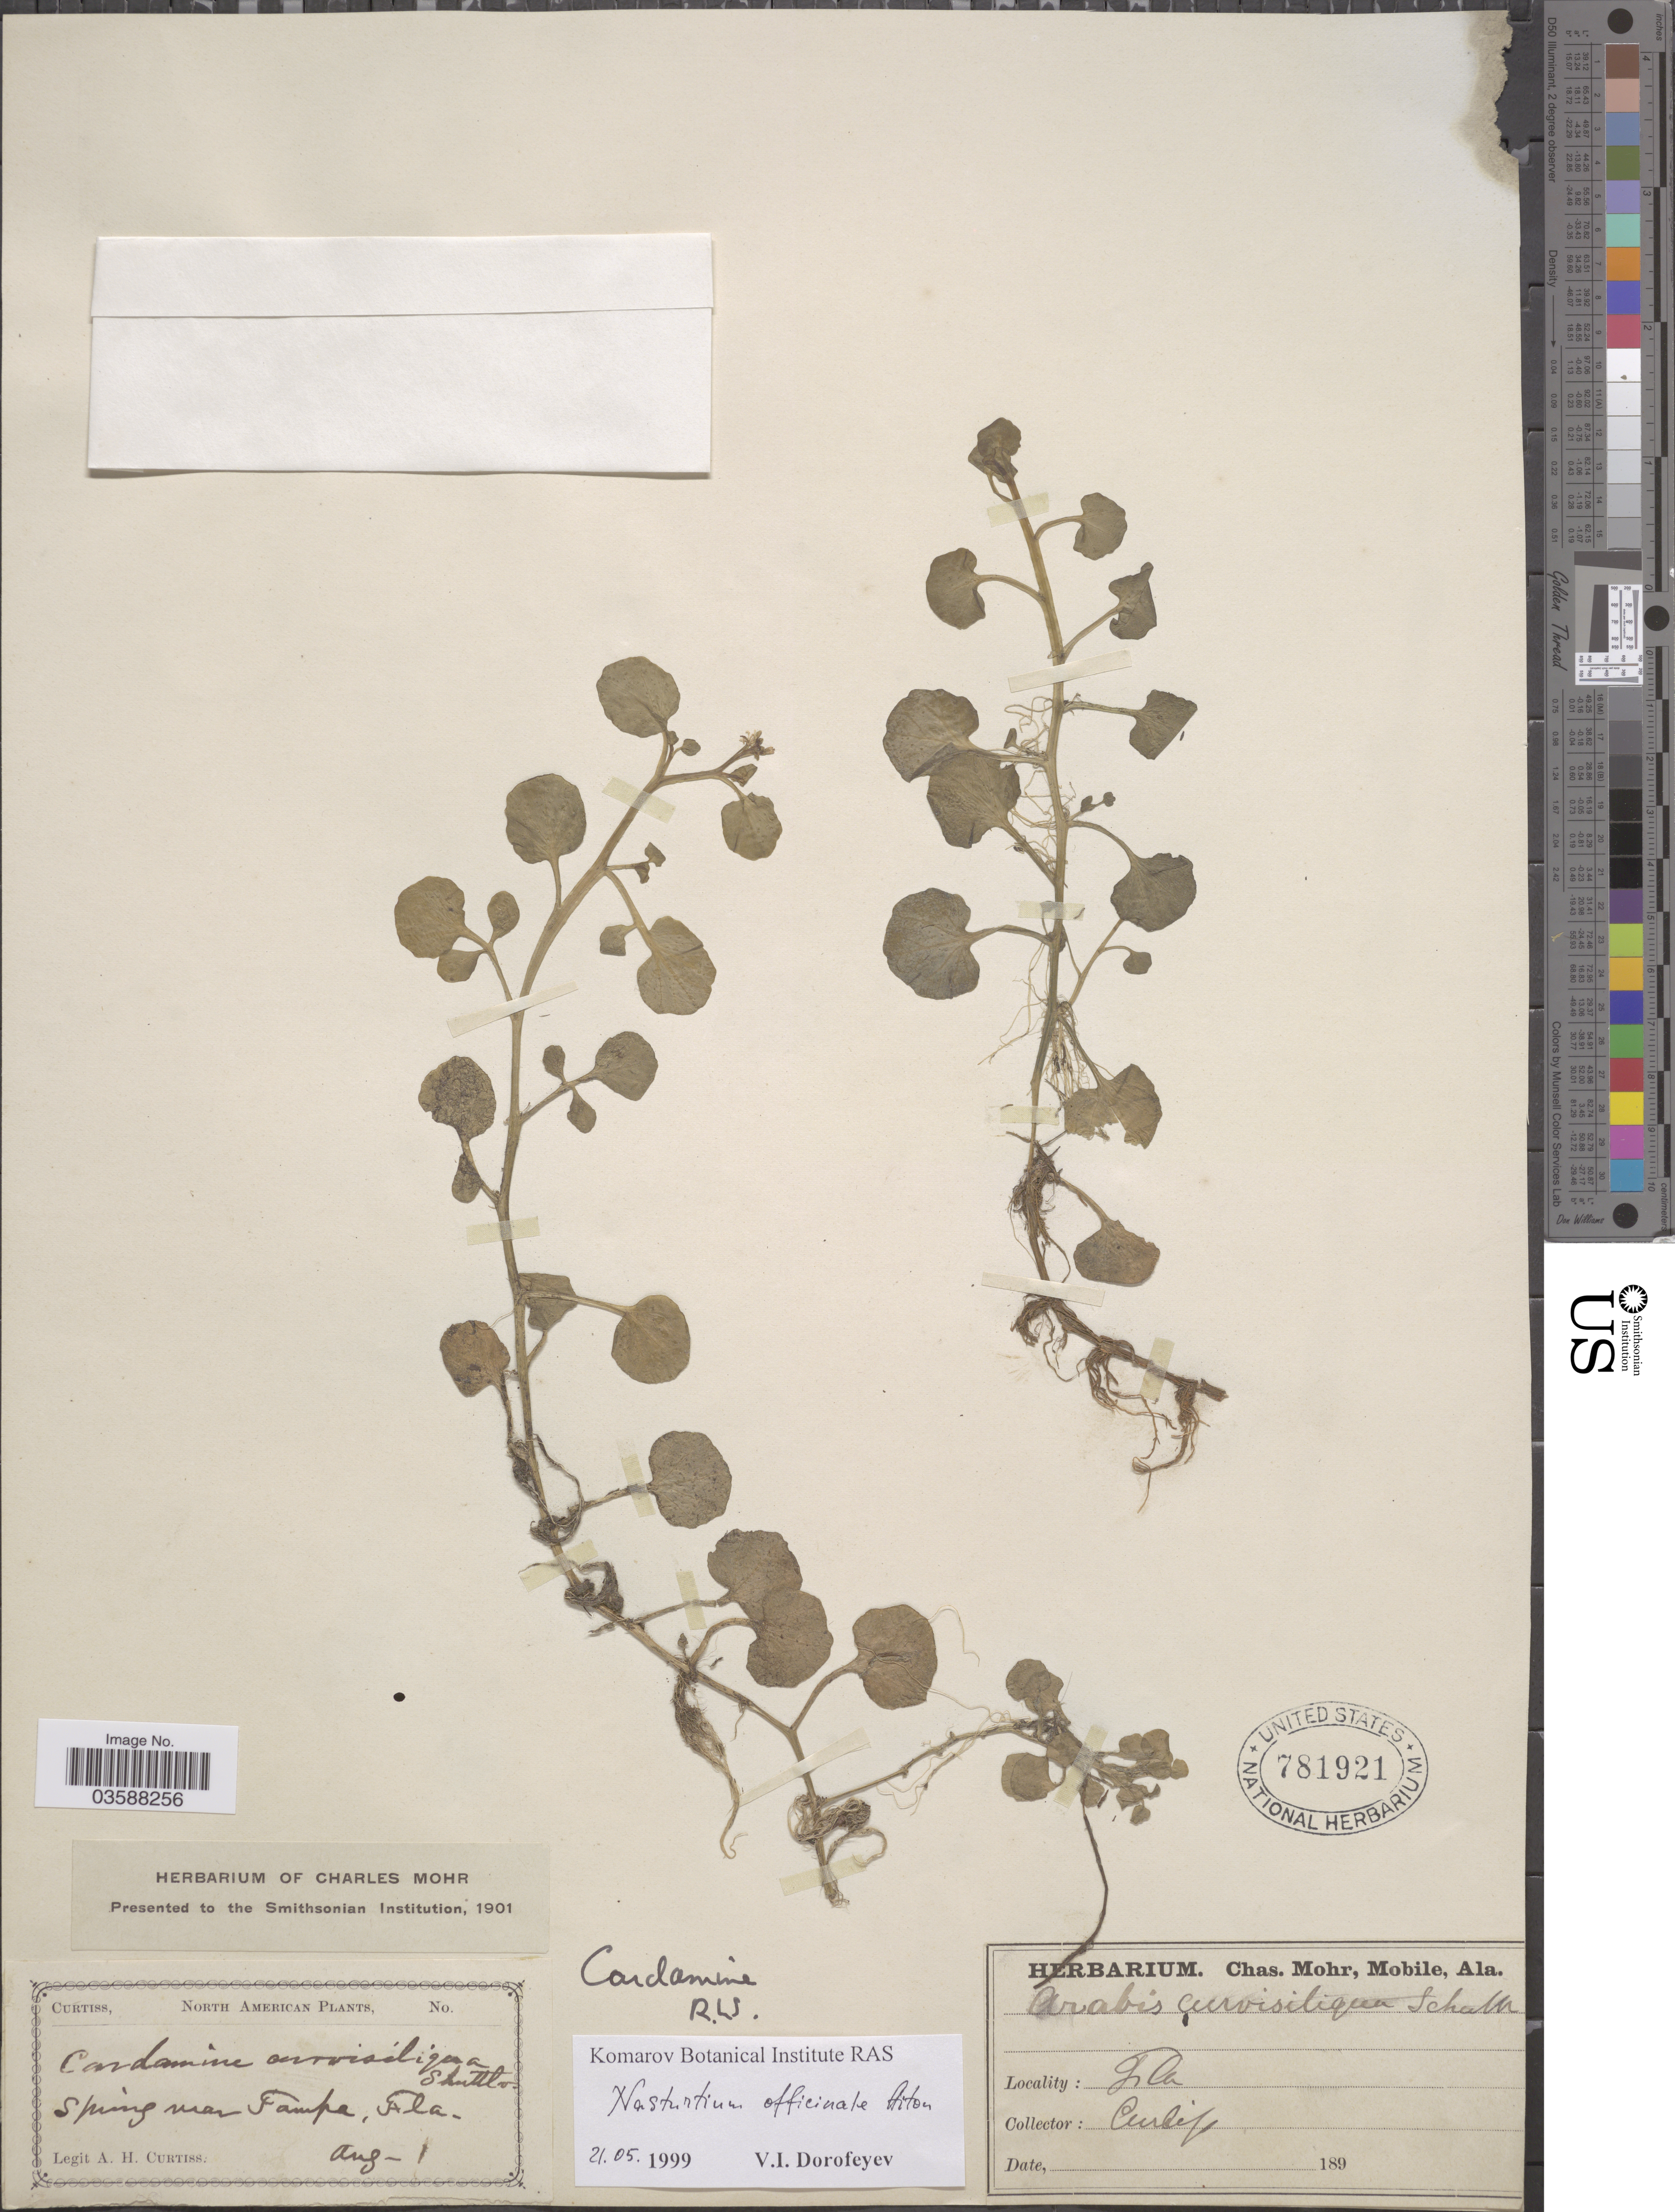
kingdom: Plantae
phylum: Tracheophyta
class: Magnoliopsida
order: Brassicales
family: Brassicaceae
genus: Nasturtium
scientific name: Nasturtium floridanum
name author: (Al-Shehbaz & Rollins) Al-Shehbaz & R.A. Price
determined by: Strong, Mark T., (BOT), Smithsonian Institution - National Museum of Natural History (UNITED STATES)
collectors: A. H. Curtiss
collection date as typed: Aug-1 189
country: United States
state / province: Florida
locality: Spring near Tampa.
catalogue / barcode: US 781921